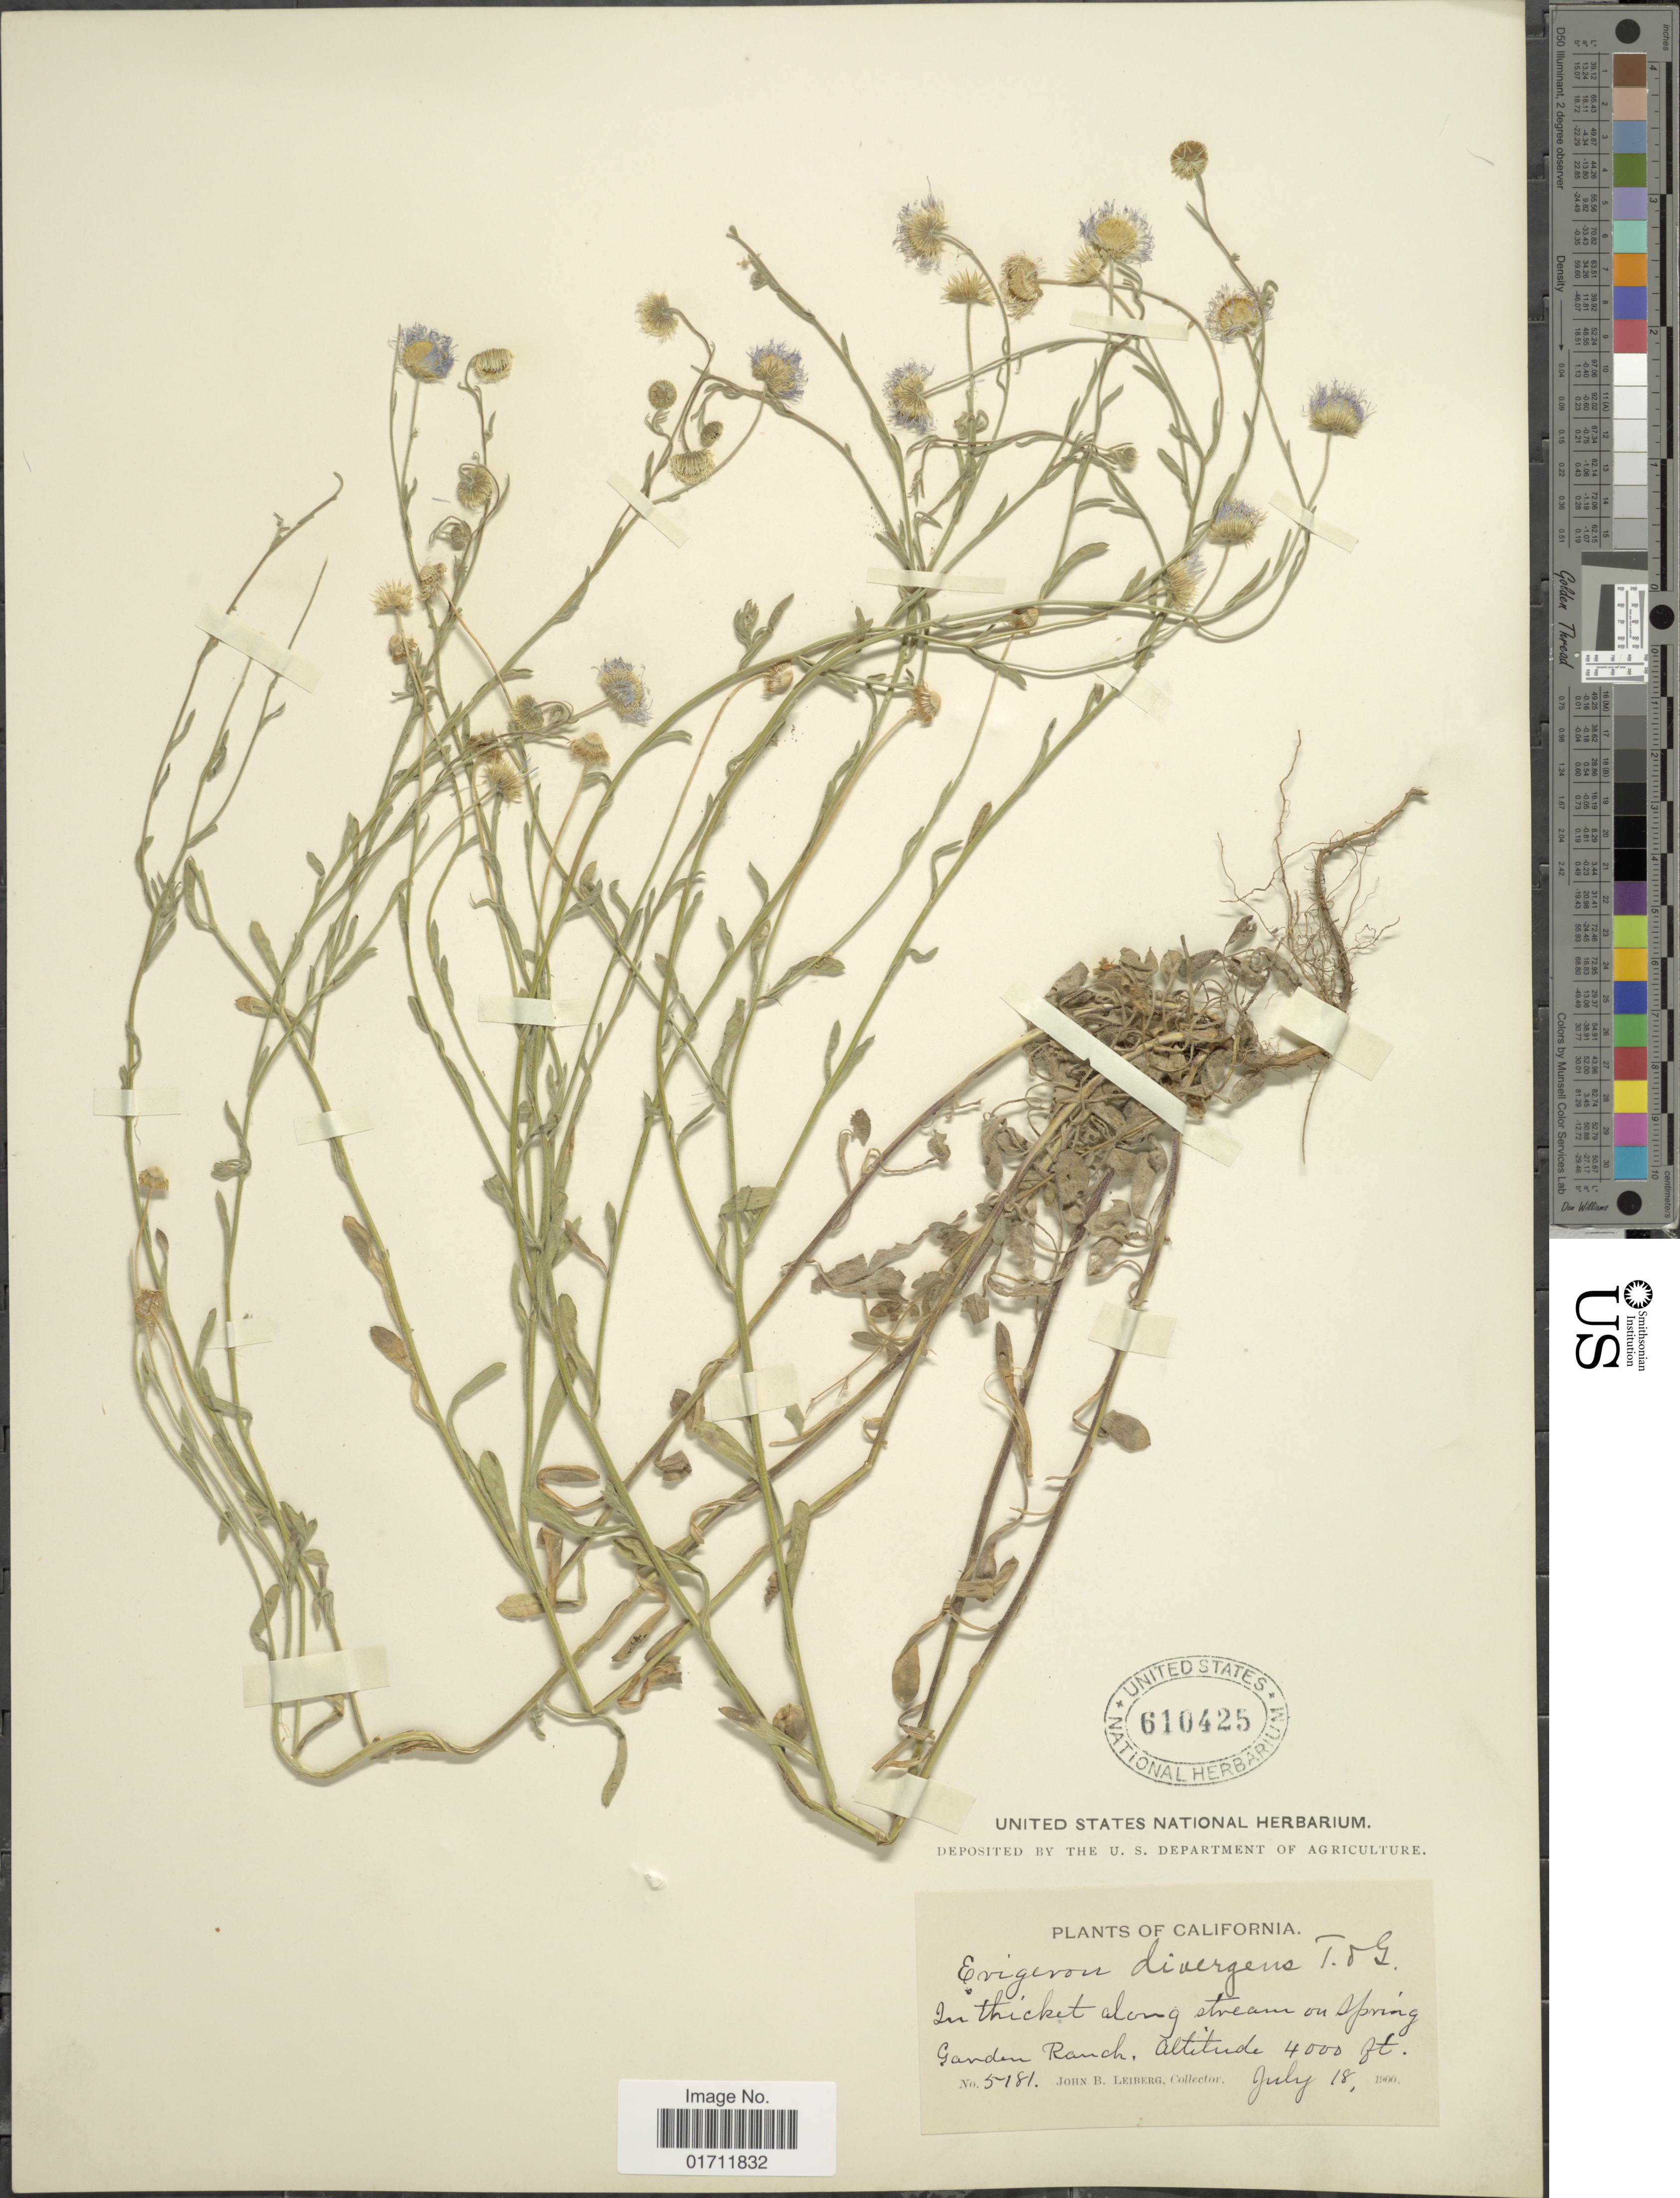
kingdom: Plantae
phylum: Tracheophyta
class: Magnoliopsida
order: Asterales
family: Asteraceae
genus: Erigeron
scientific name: Erigeron divergens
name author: Torr. & A. Gray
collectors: J. B. Leiberg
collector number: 5181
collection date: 1900-07-18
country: United States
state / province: California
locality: In thicket along stream on Spring Garden Ranch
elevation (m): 1219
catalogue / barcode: US 610425